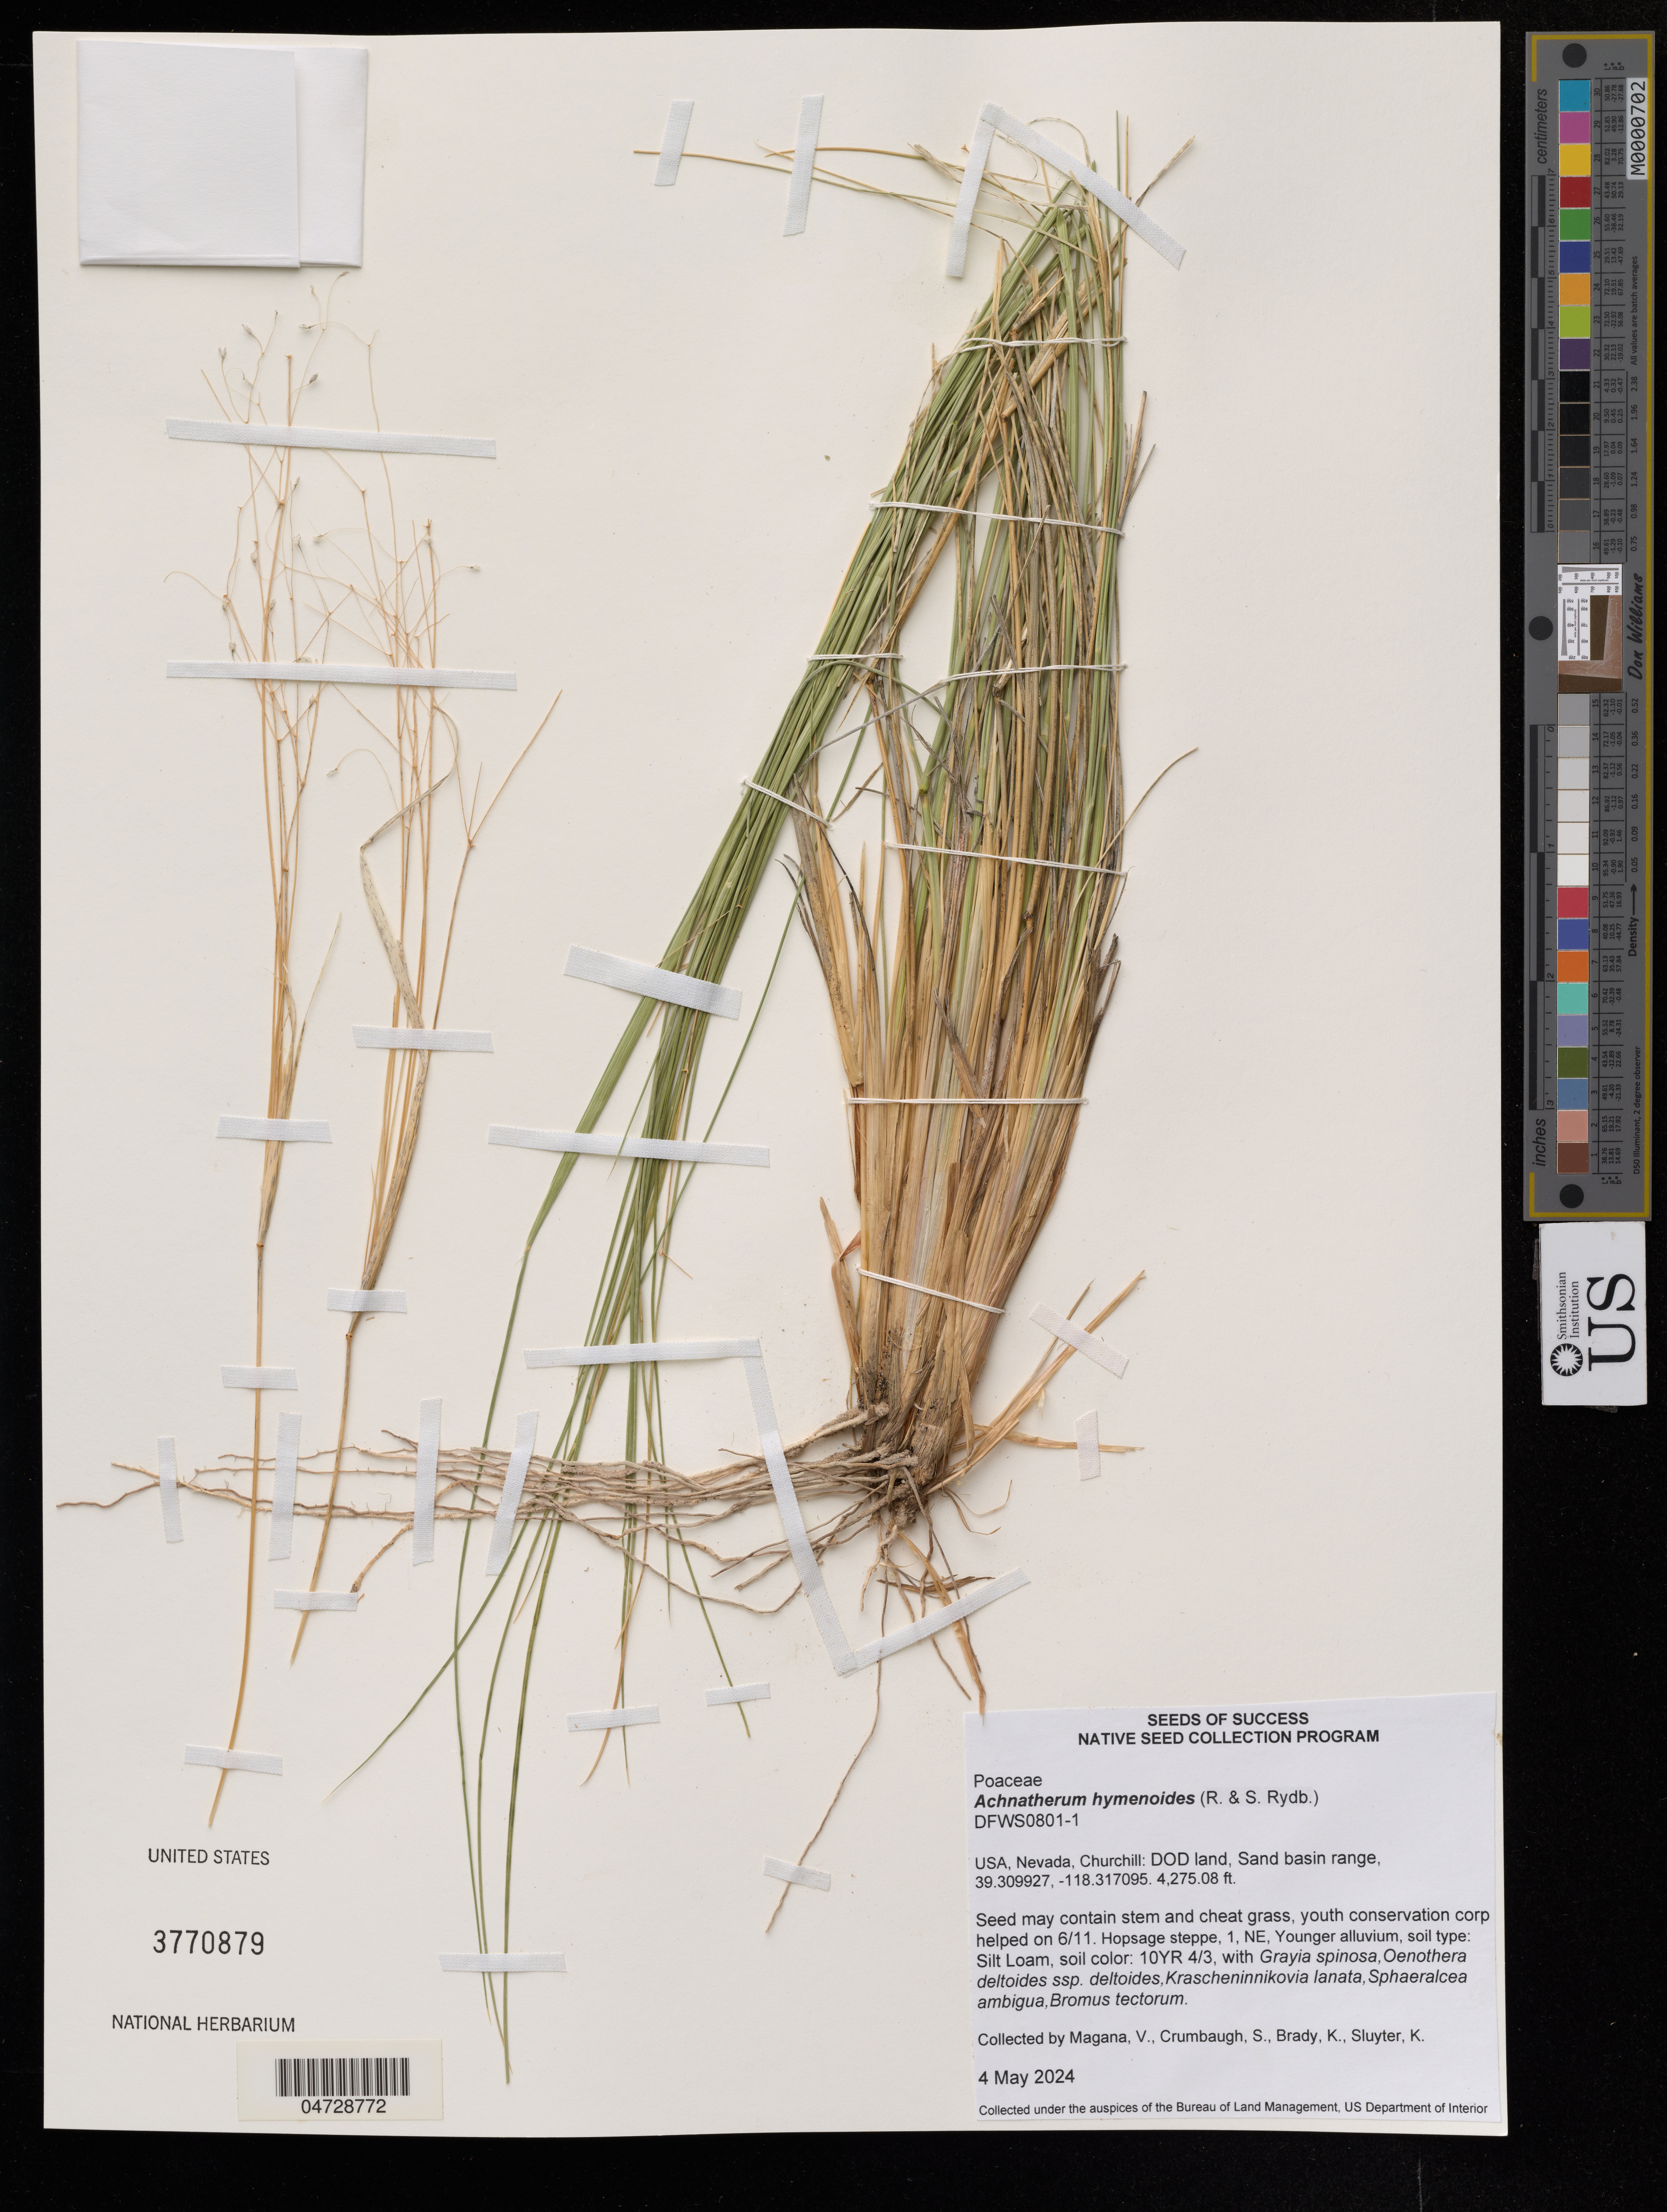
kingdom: Plantae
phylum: Tracheophyta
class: Liliopsida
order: Poales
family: Poaceae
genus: Achnatherum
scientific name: Achnatherum hymenoides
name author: (Roem. & Schult.) Barkworth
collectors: V. Magana, S. Crumbaug, K. Brady & R. Sluyter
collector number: DFWS0801-1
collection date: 2024-05-04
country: United States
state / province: Nevada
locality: Churchill.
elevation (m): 1303.04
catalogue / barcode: US 3770879